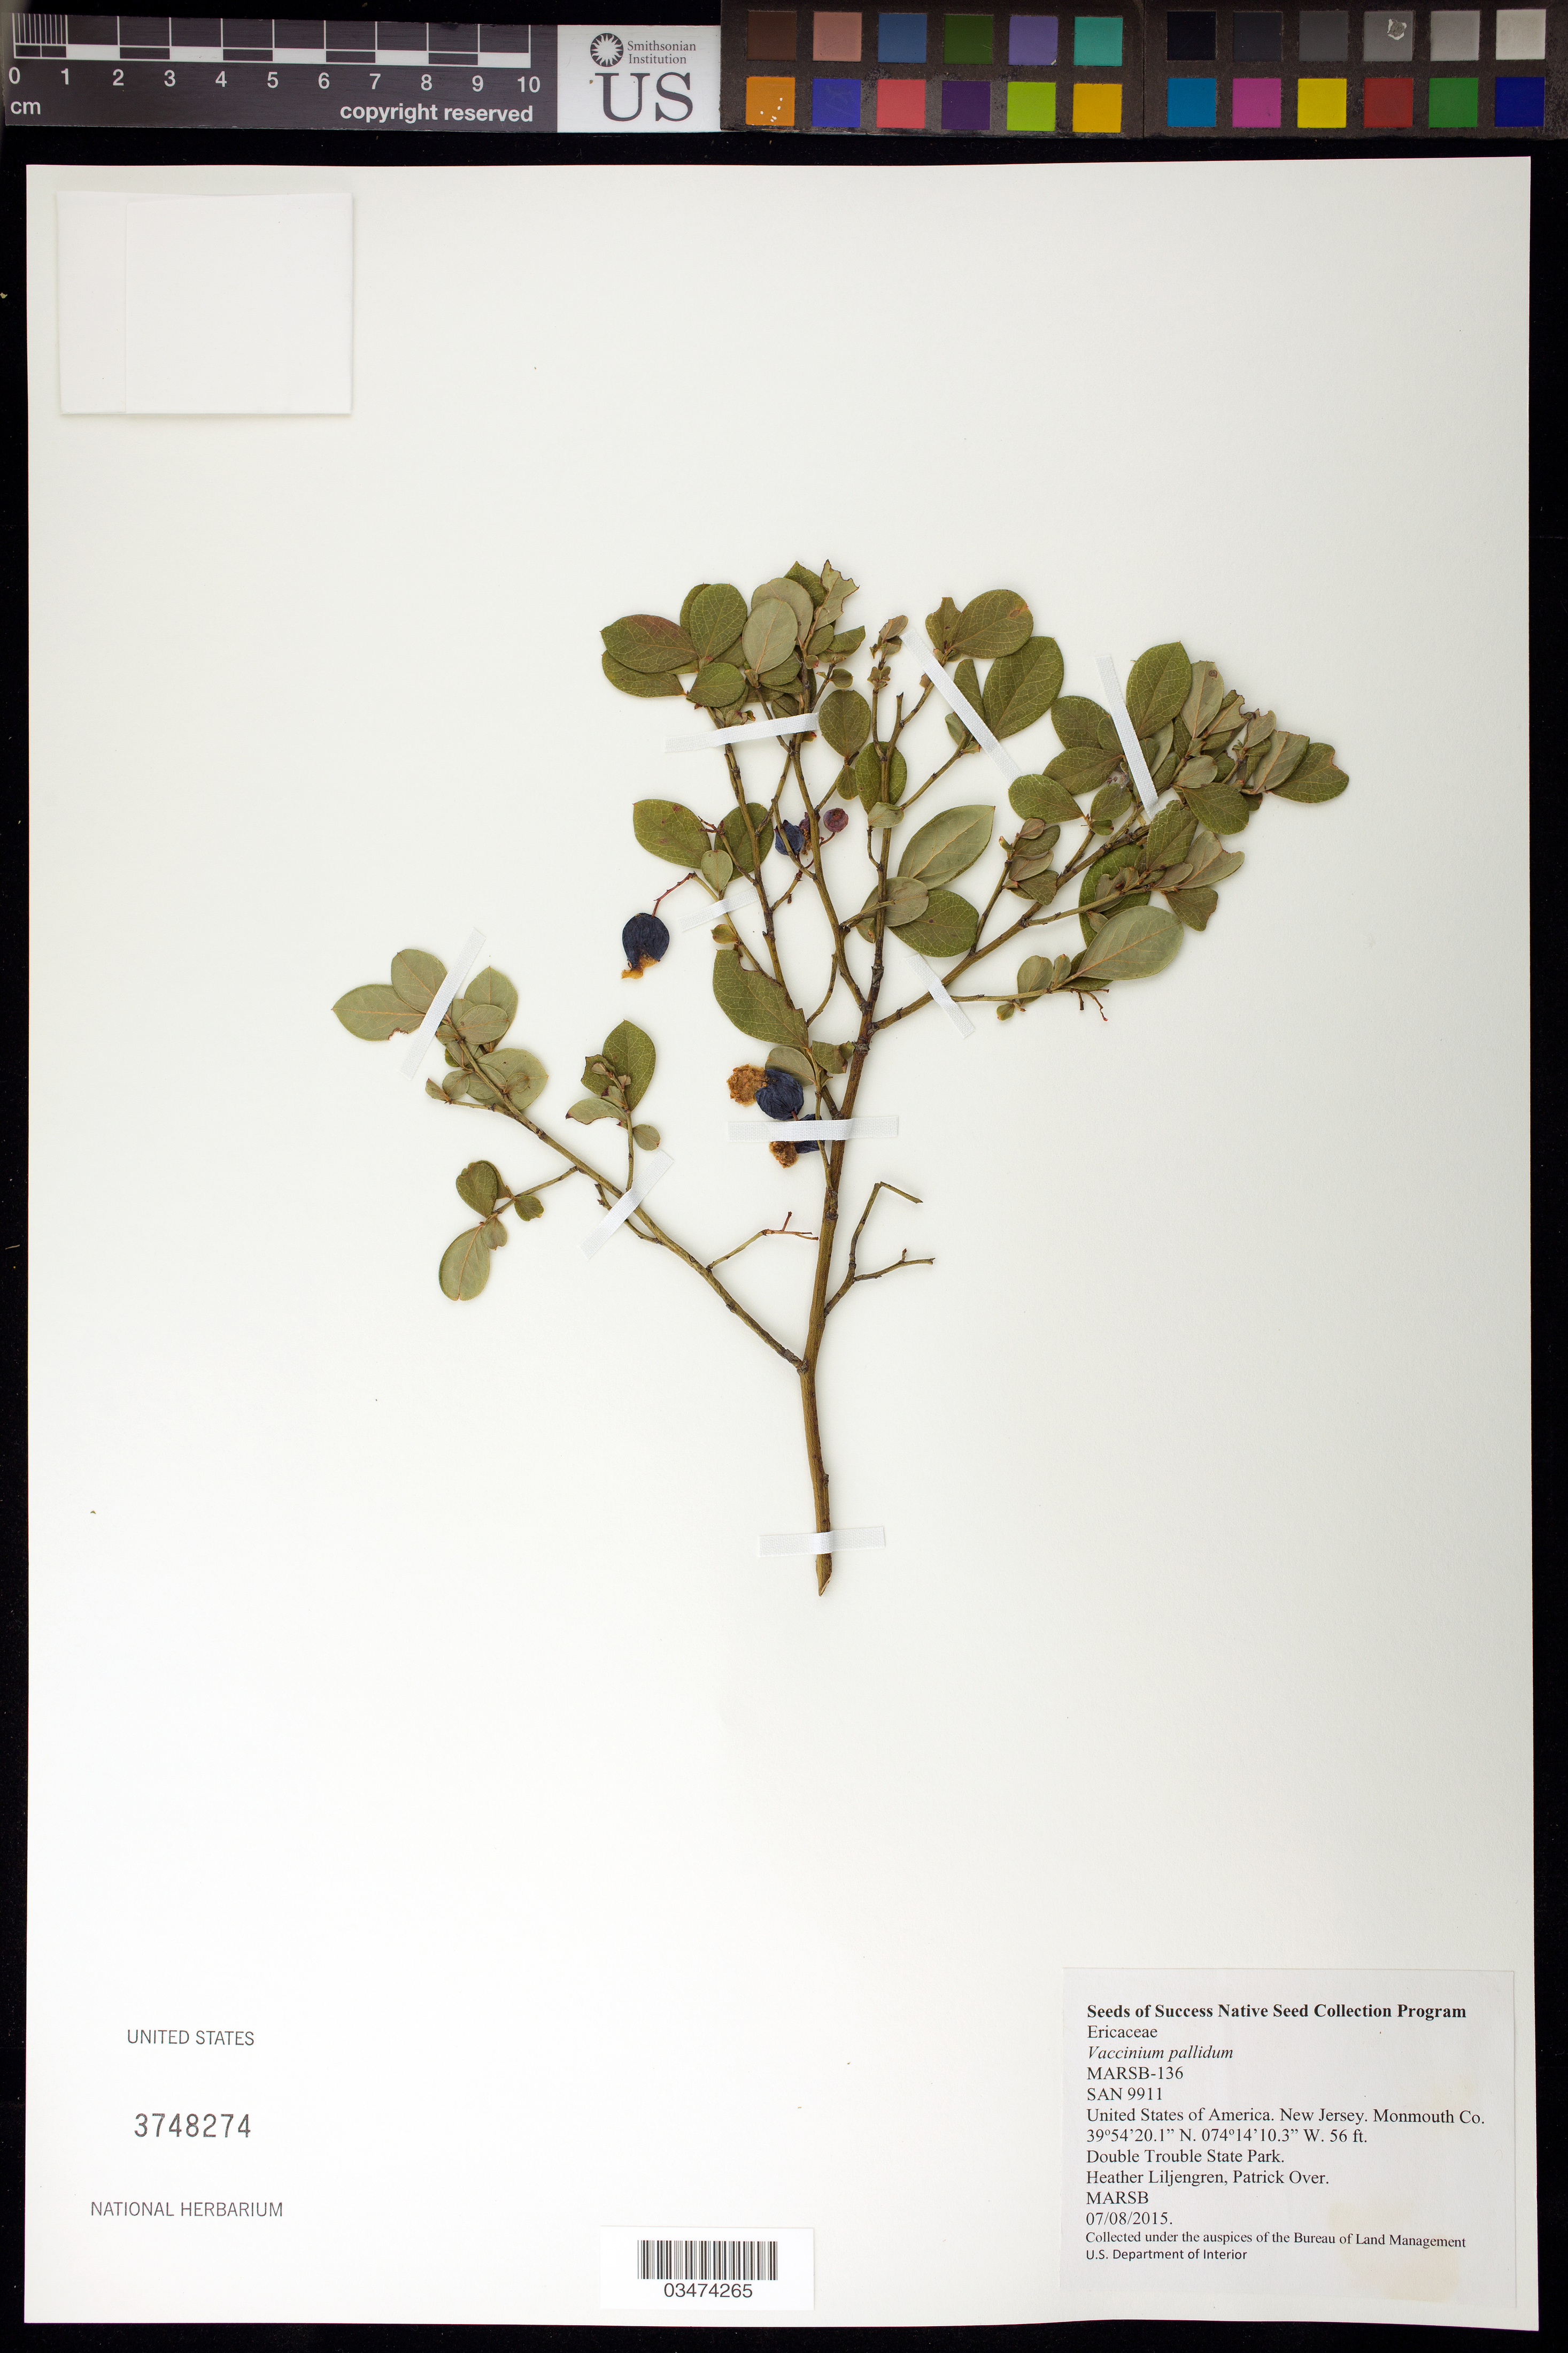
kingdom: Plantae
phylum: Tracheophyta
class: Magnoliopsida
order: Ericales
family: Ericaceae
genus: Vaccinium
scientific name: Vaccinium pallidum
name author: Aiton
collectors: H. Liljengren & P. Over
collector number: MARSB-136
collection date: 2015-07-08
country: United States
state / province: New Jersey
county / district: Monmouth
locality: Double Trouble State Park.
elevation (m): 17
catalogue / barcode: US 3748274